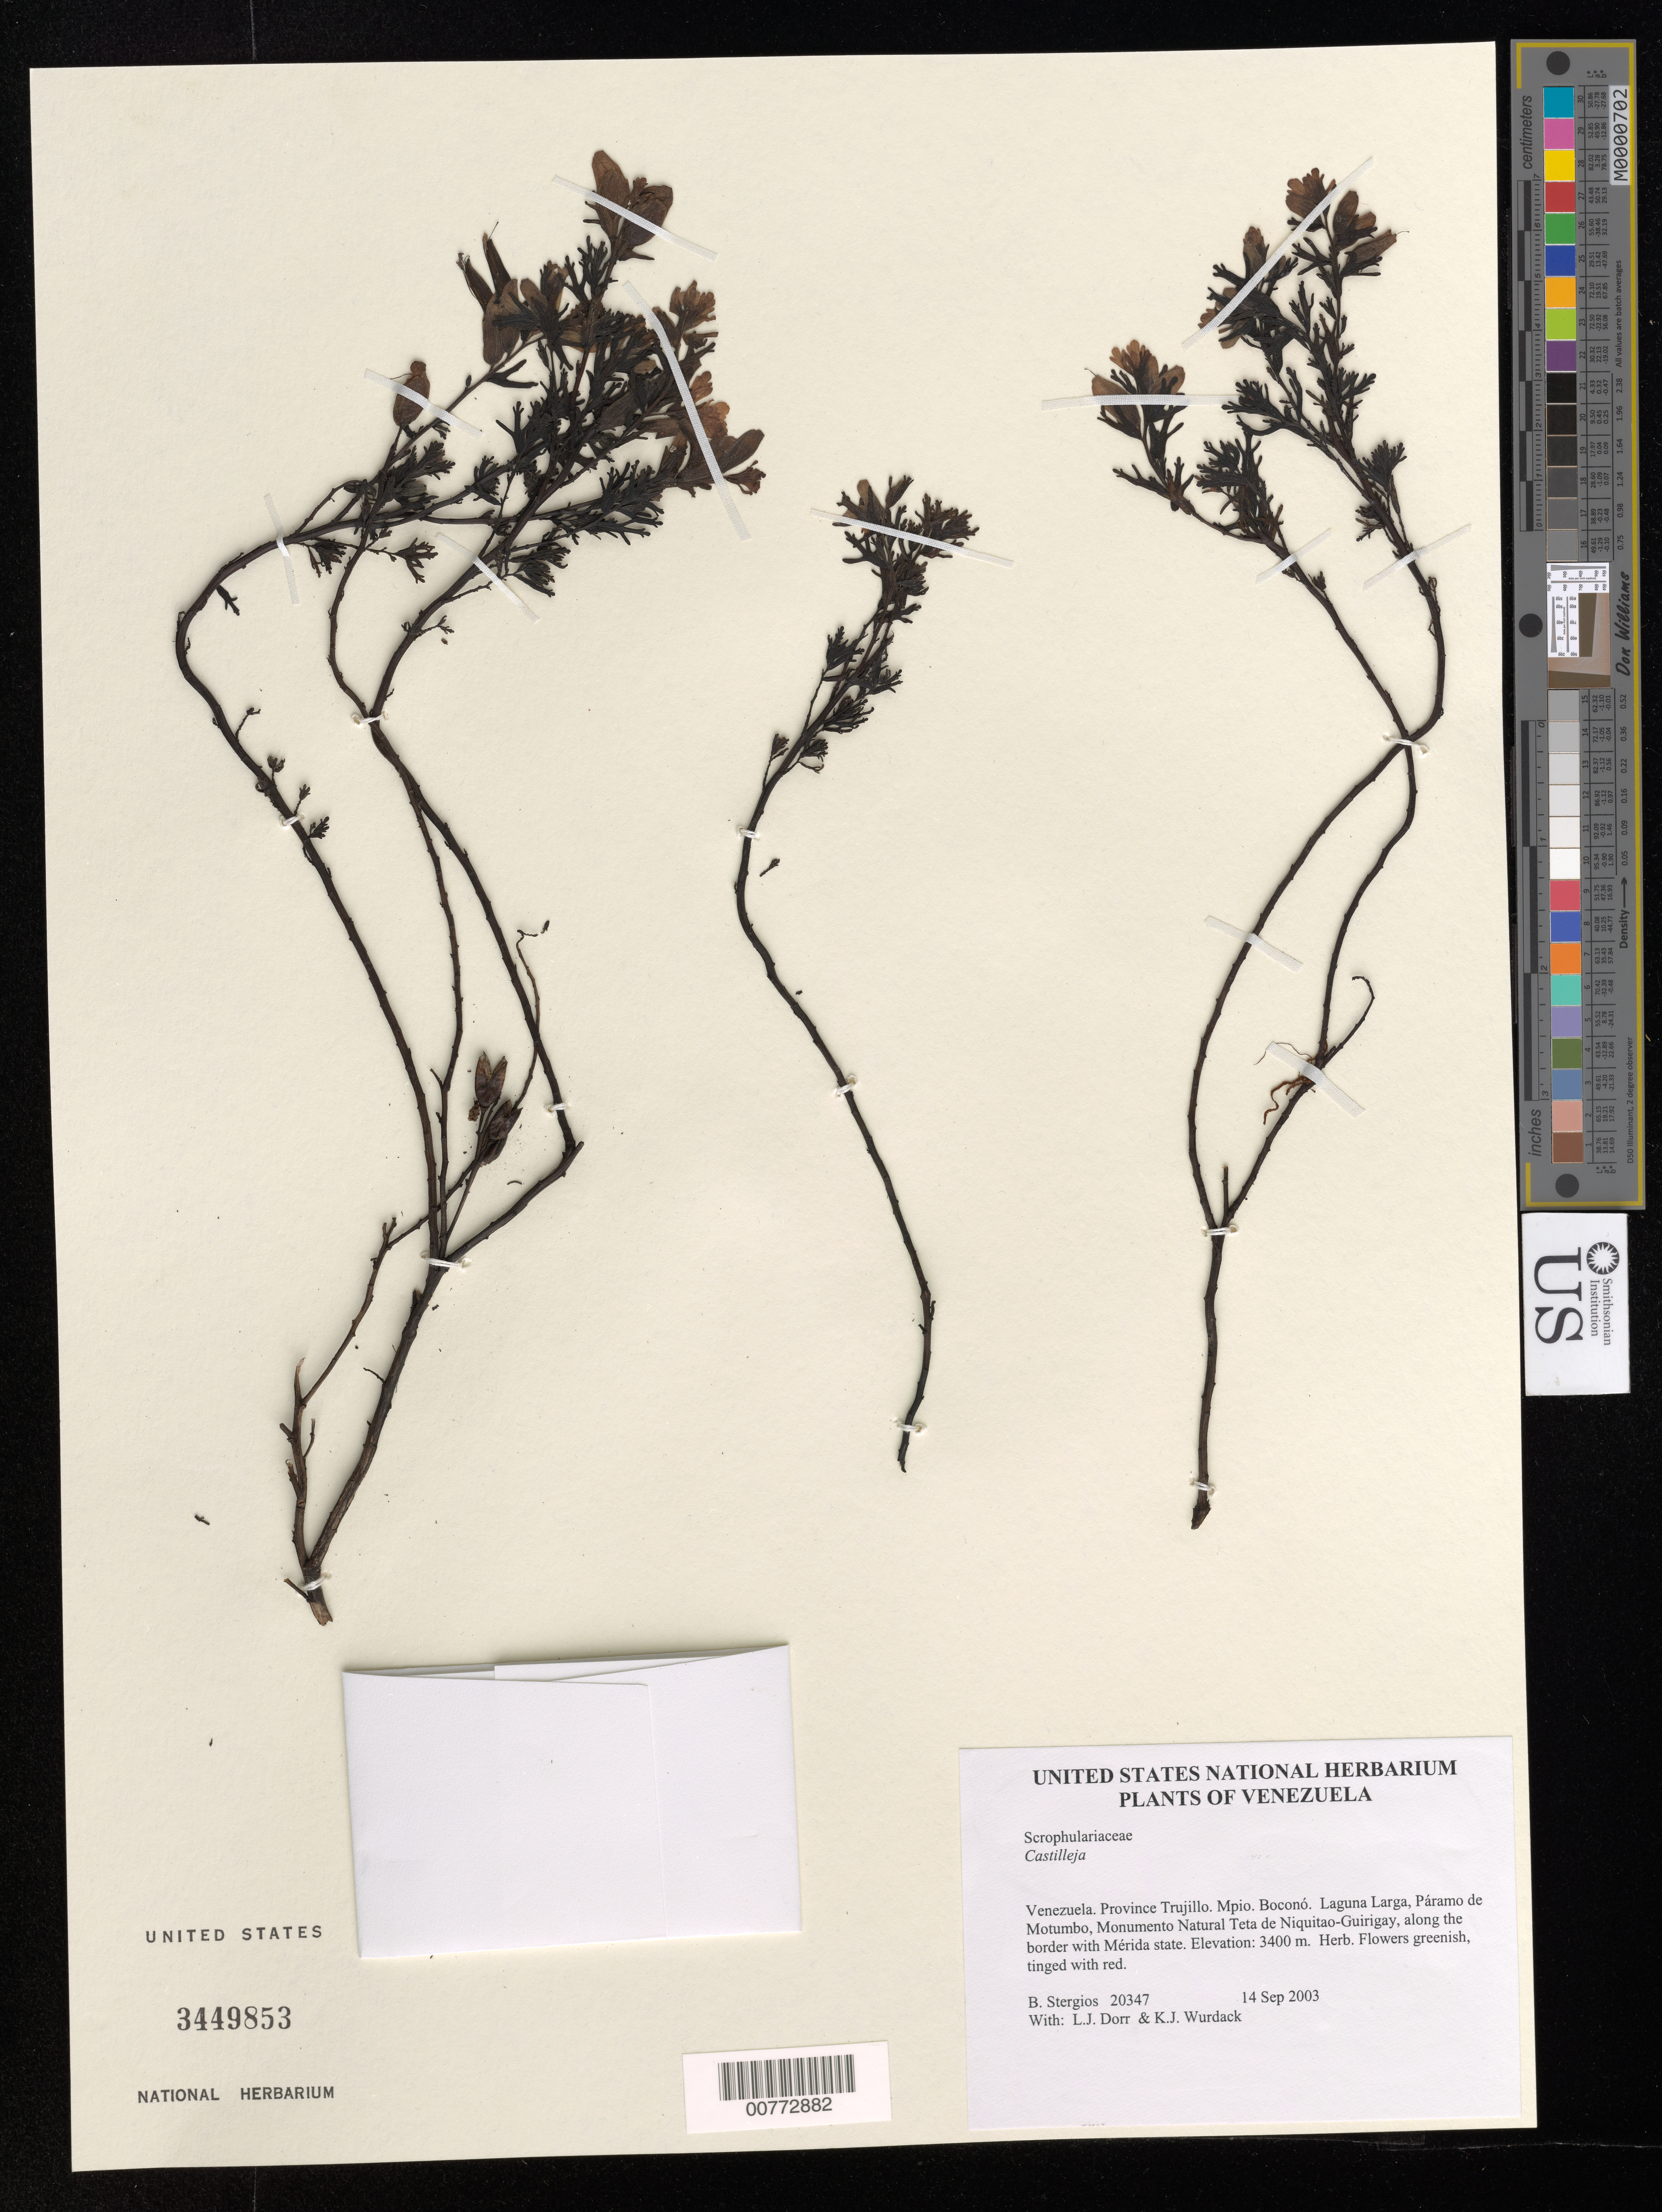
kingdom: Plantae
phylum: Tracheophyta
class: Magnoliopsida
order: Lamiales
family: Orobanchaceae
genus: Castilleja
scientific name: Castilleja sp.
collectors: B. G. Stergios, L. J. Dorr & K. Wurdack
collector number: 20347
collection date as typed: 14 Sep 2003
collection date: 2003-09-14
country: Venezuela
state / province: Trujillo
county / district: Boconó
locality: Laguna Larga, Páramo de Motumbo, Monumento Natural Teta de Niquitao-Guirigay, along the border with Mérida state.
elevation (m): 3400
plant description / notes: PORT, US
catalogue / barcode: US 3449853